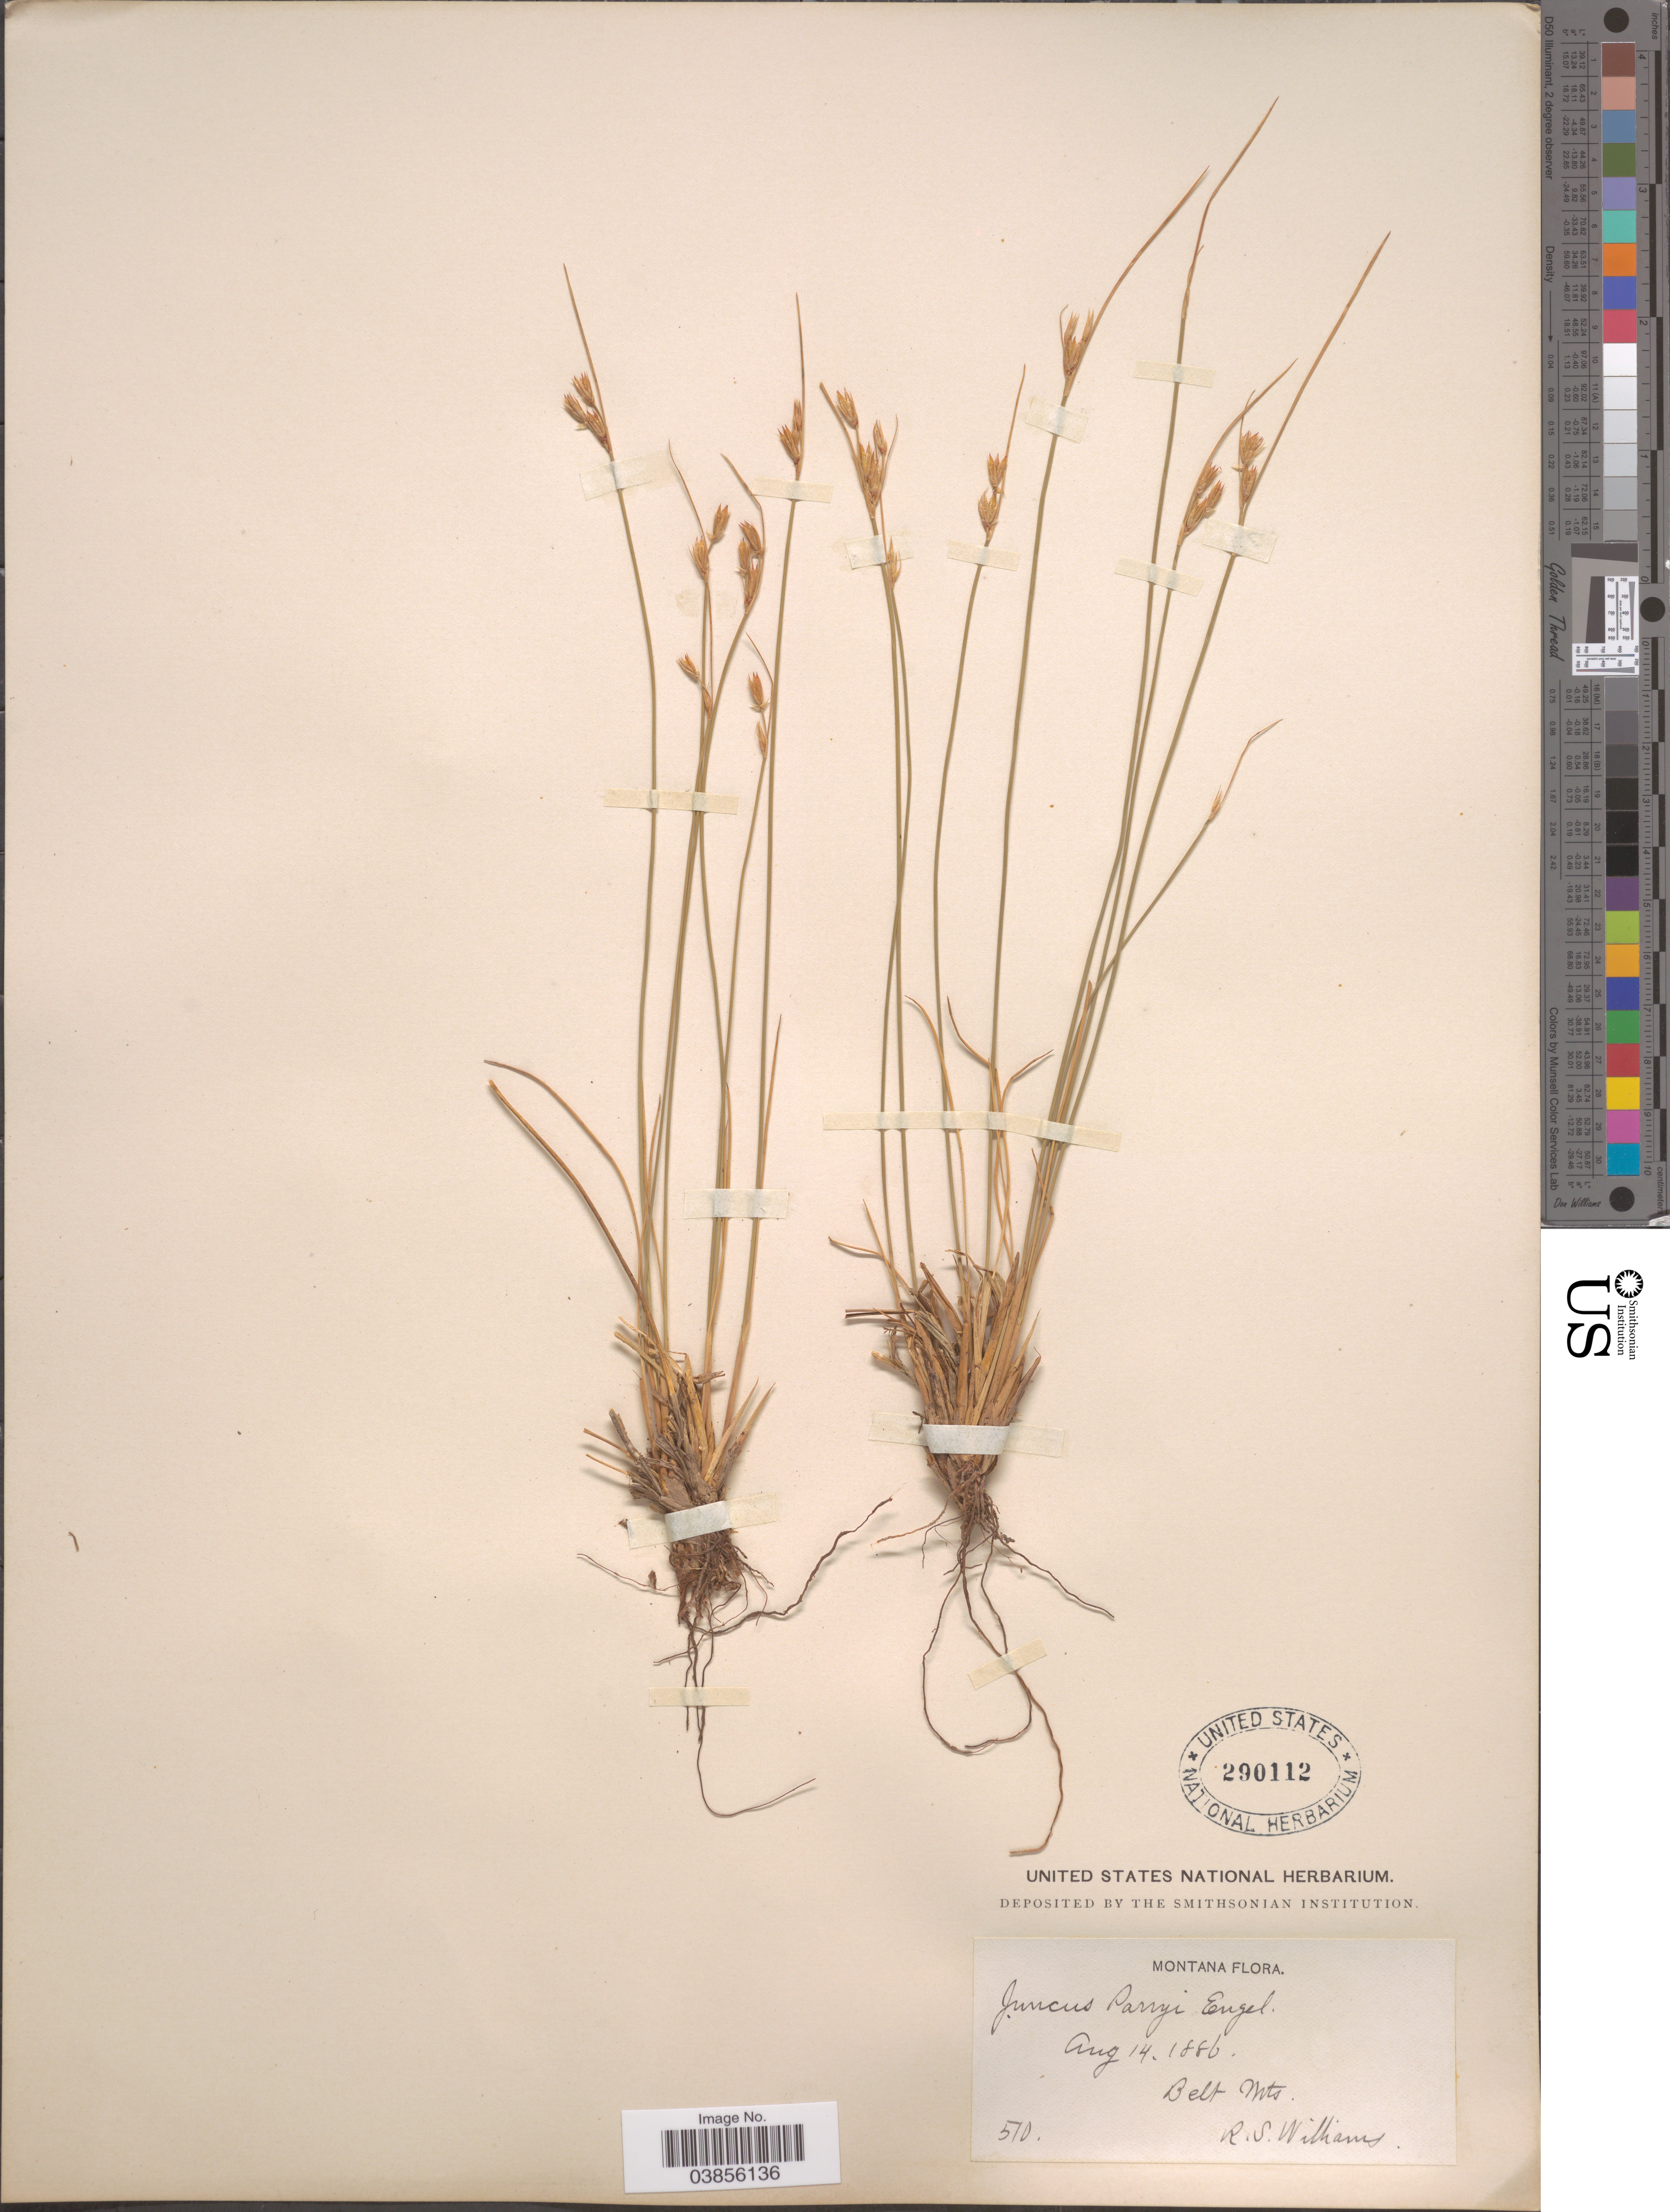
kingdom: Plantae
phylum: Tracheophyta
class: Liliopsida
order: Poales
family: Juncaceae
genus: Juncus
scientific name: Juncus parryi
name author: Engelm.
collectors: R. S. Williams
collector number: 510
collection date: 1886-08-14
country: United States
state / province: Montana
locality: Belt Mts.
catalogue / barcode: US 290112